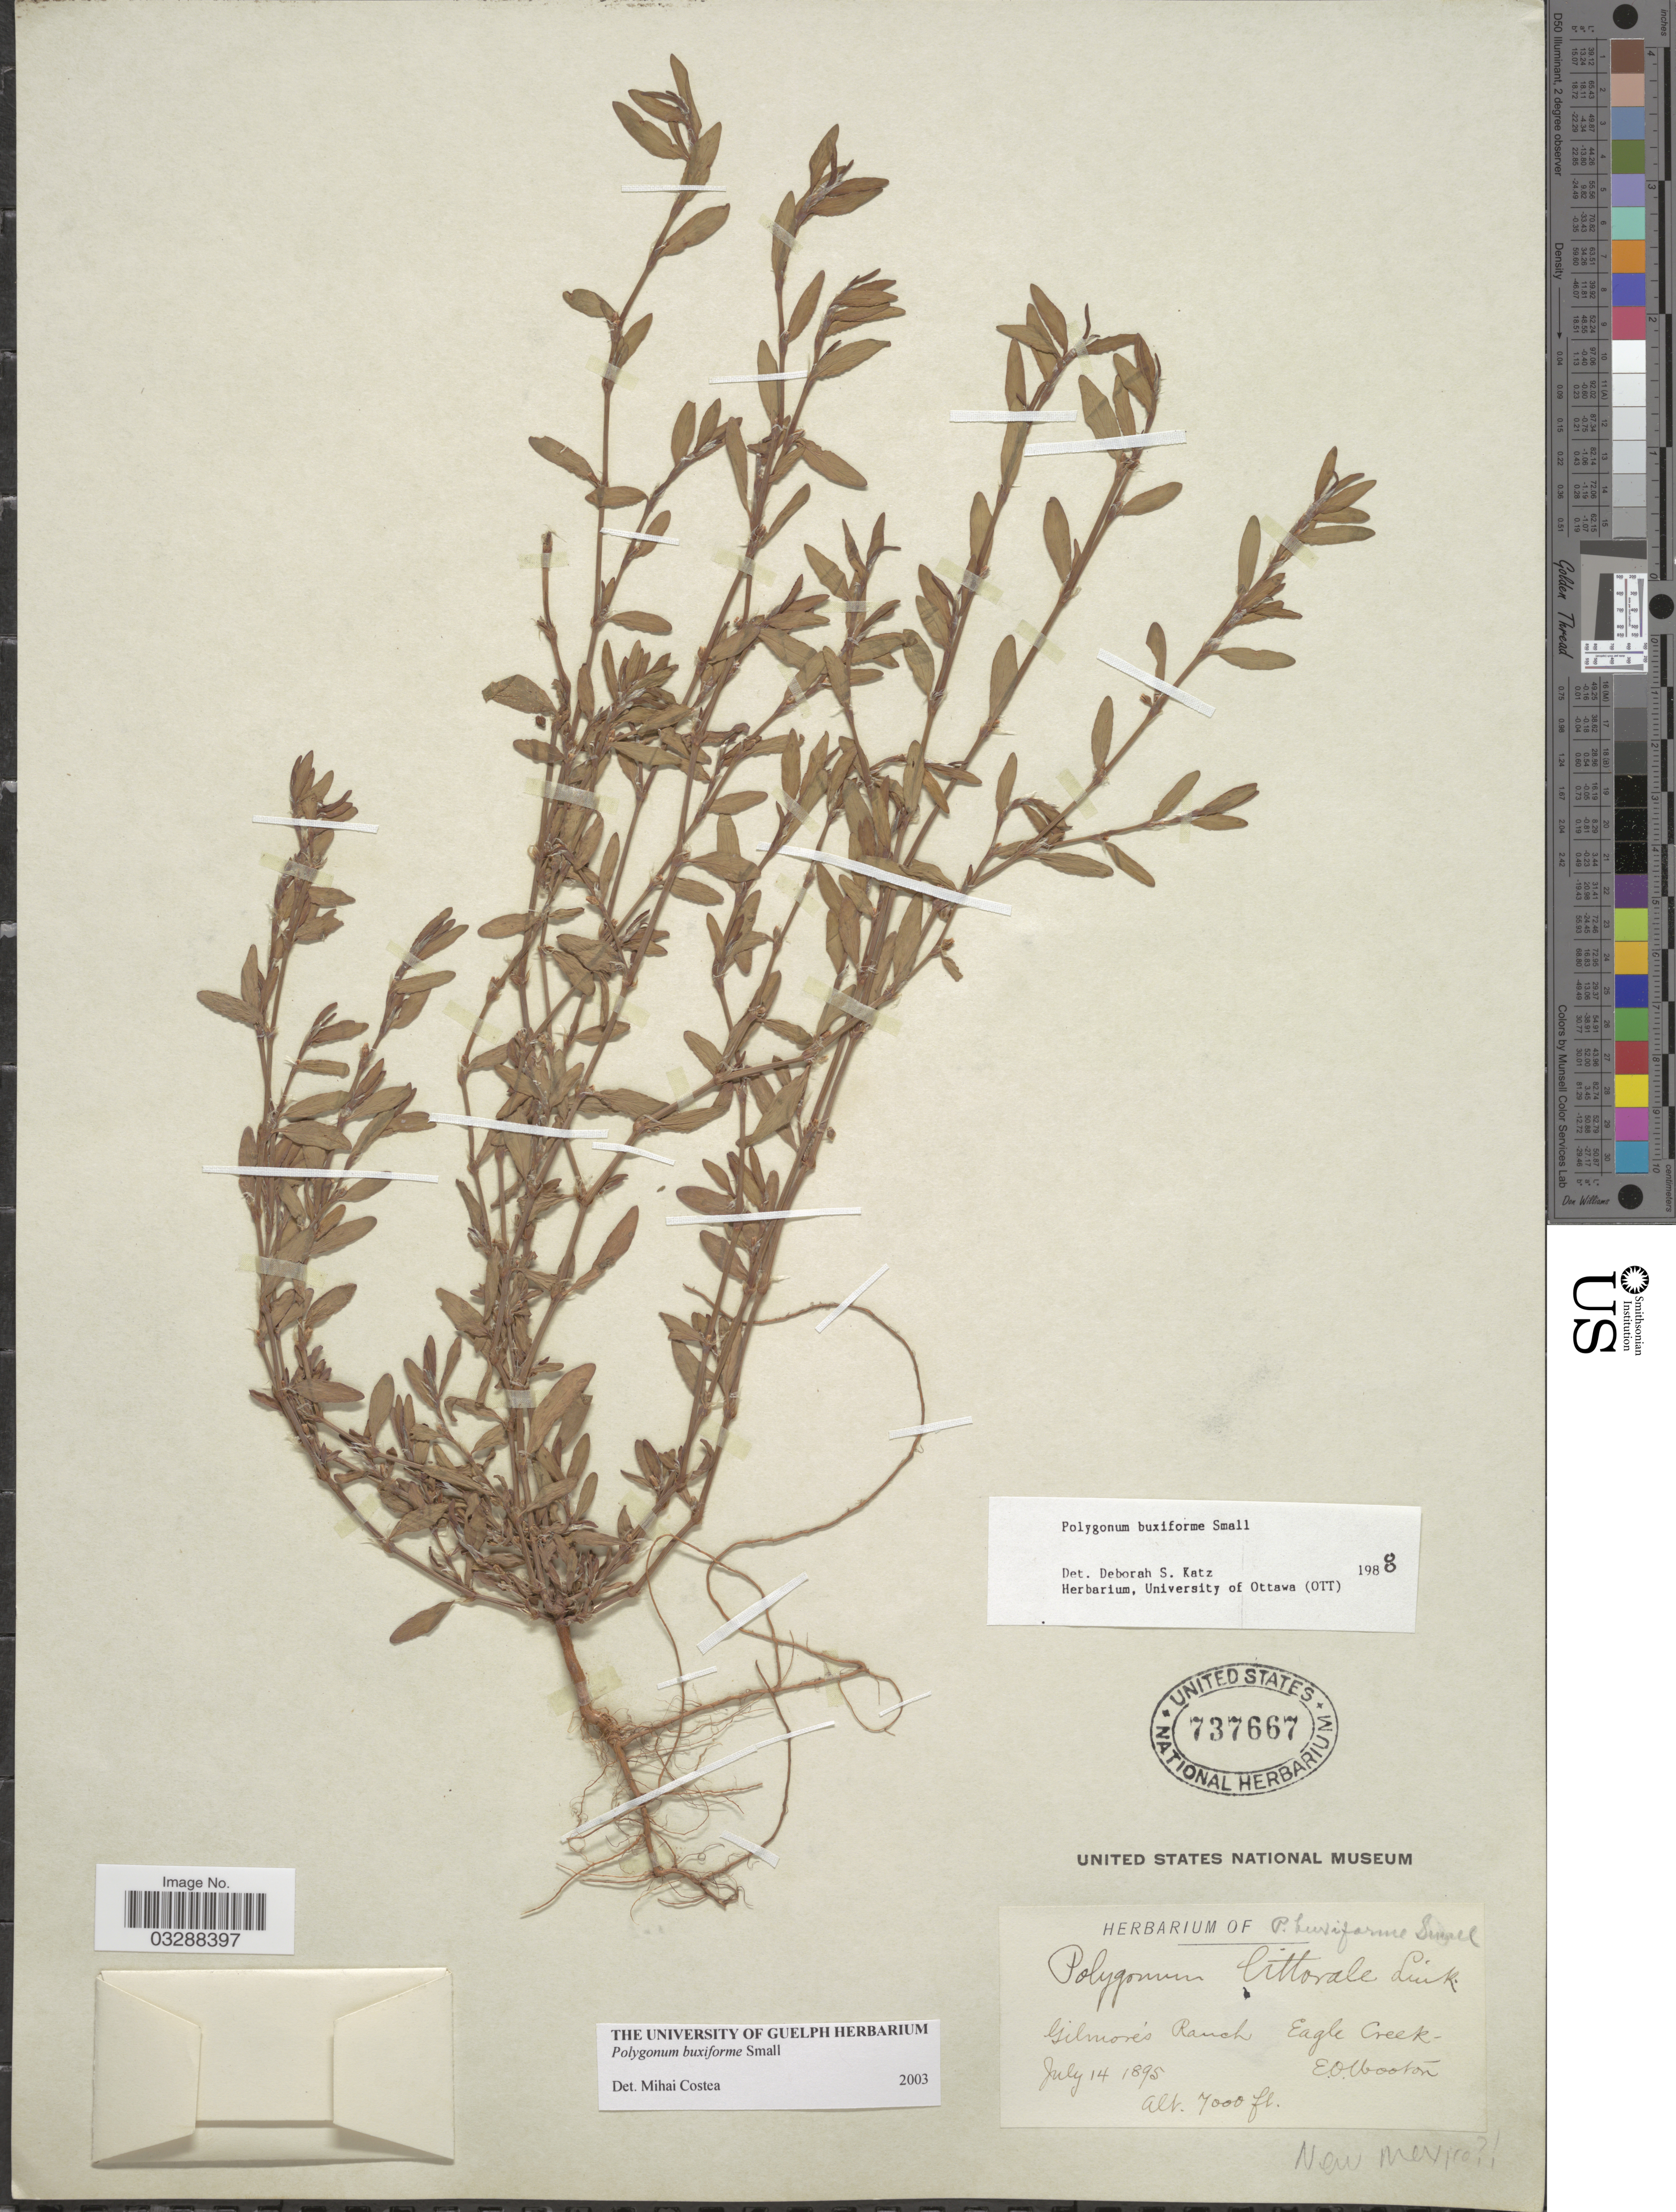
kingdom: Plantae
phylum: Tracheophyta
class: Magnoliopsida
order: Caryophyllales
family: Polygonaceae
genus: Polygonum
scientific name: Polygonum buxiforme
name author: Small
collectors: E. O. Wooton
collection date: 1895-07-14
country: United States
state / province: New Mexico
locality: Gilmore's Ranch, Eagle Creek.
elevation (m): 2134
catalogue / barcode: US 737667